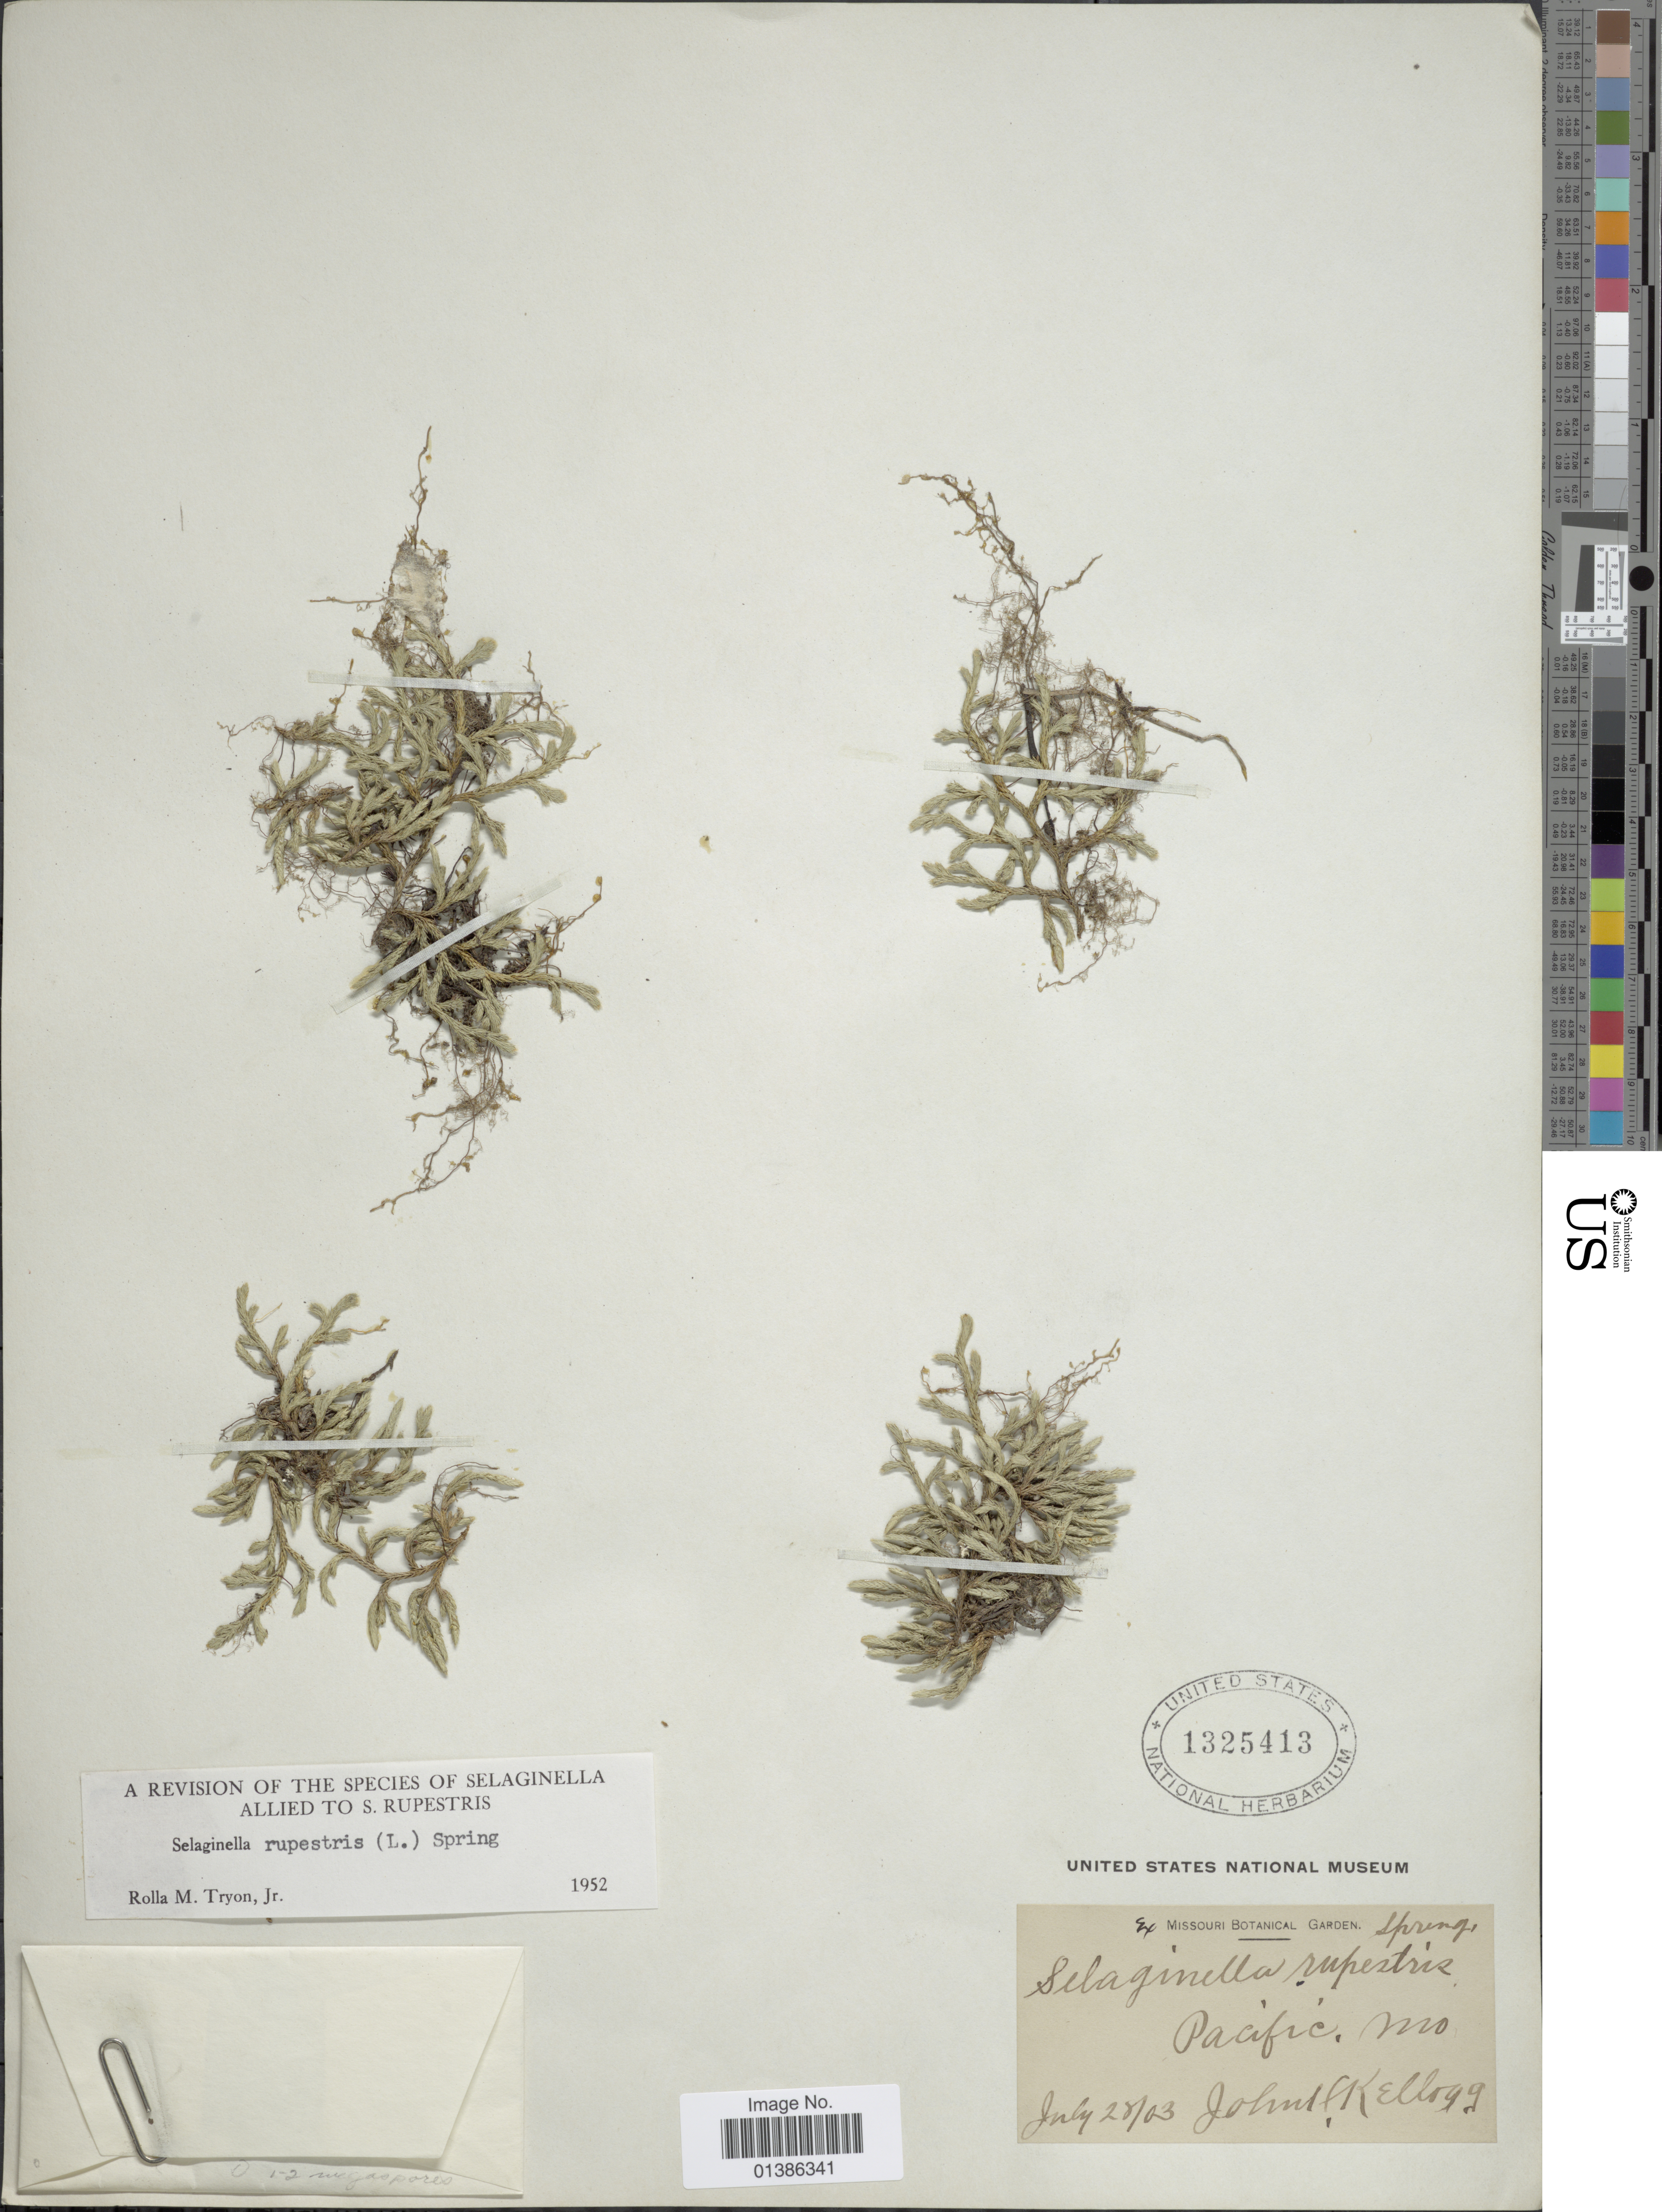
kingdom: Plantae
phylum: Tracheophyta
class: Lycopodiopsida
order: Selaginellales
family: Selaginellaceae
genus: Selaginella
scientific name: Selaginella rupestris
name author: (L.) Spring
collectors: J. H. Kellogg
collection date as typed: Transcribed d/m/y: 28/7/3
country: United States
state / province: Missouri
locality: Pacific.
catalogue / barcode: US 1325413